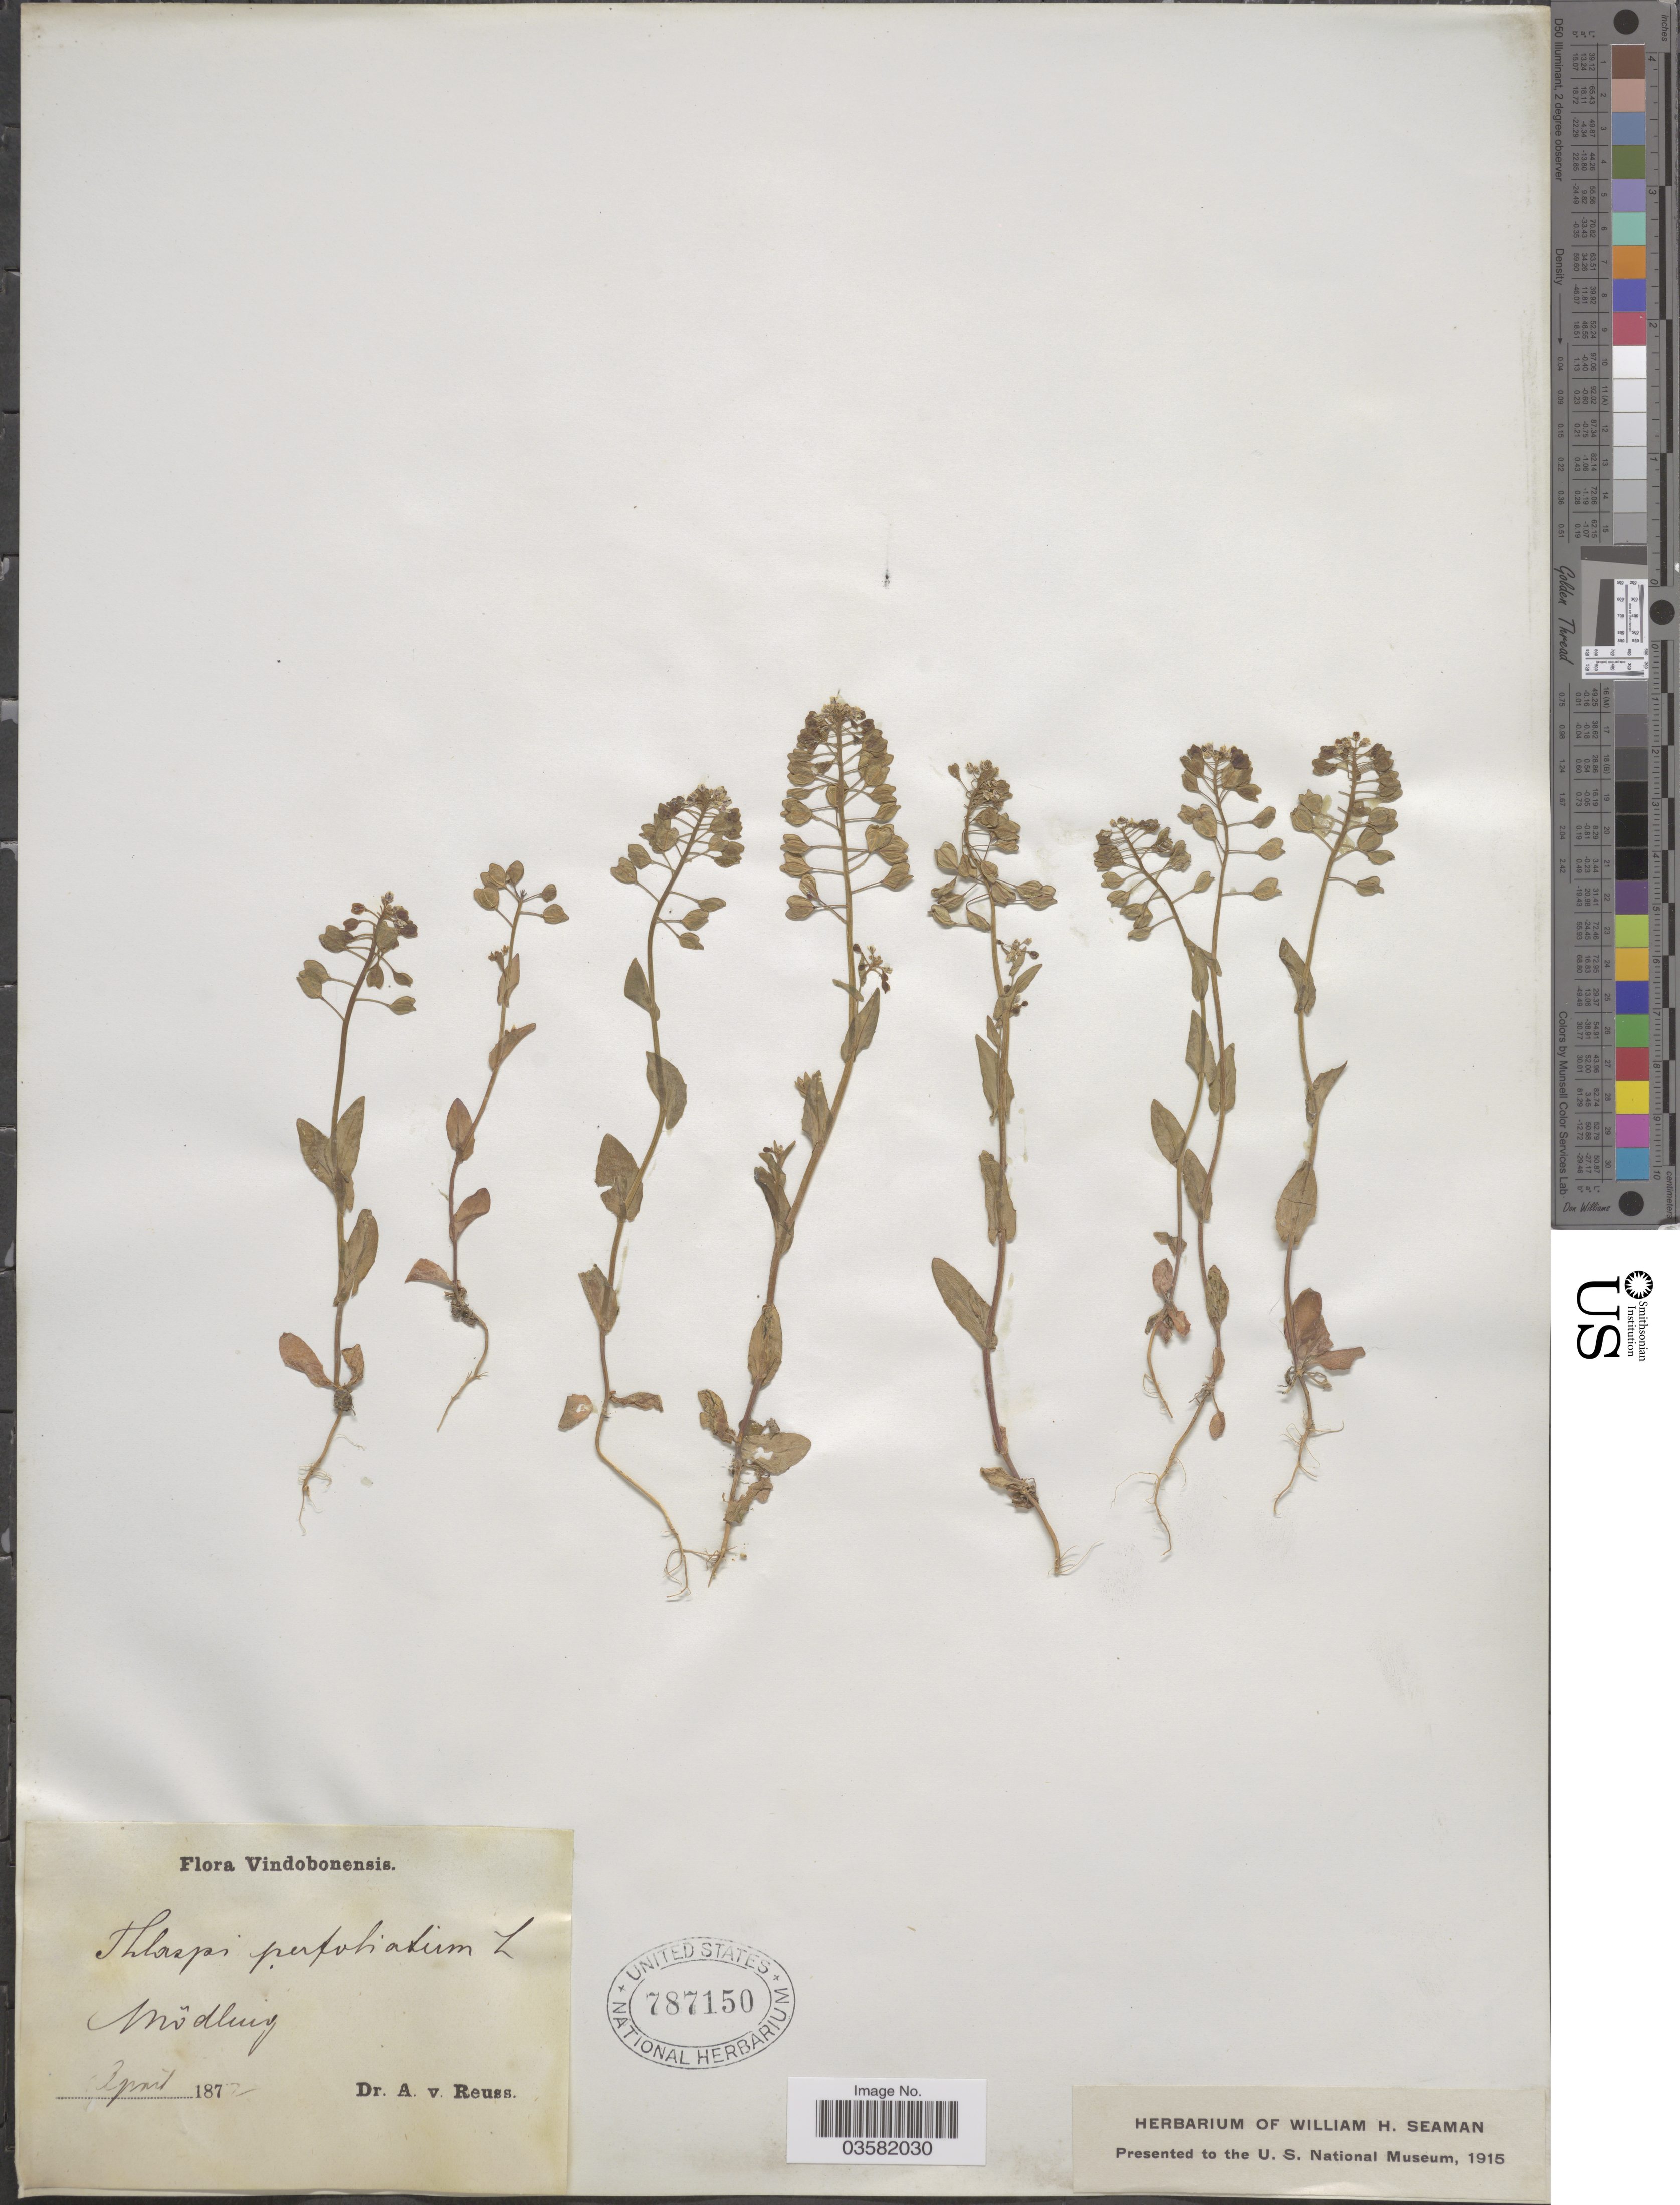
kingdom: Plantae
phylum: Tracheophyta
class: Magnoliopsida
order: Brassicales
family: Brassicaceae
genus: Thlaspi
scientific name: Thlaspi perfoliatum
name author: L.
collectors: A. Reuss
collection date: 1872-04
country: Austria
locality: Vindobonensis. Mödling.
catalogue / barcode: US 787150